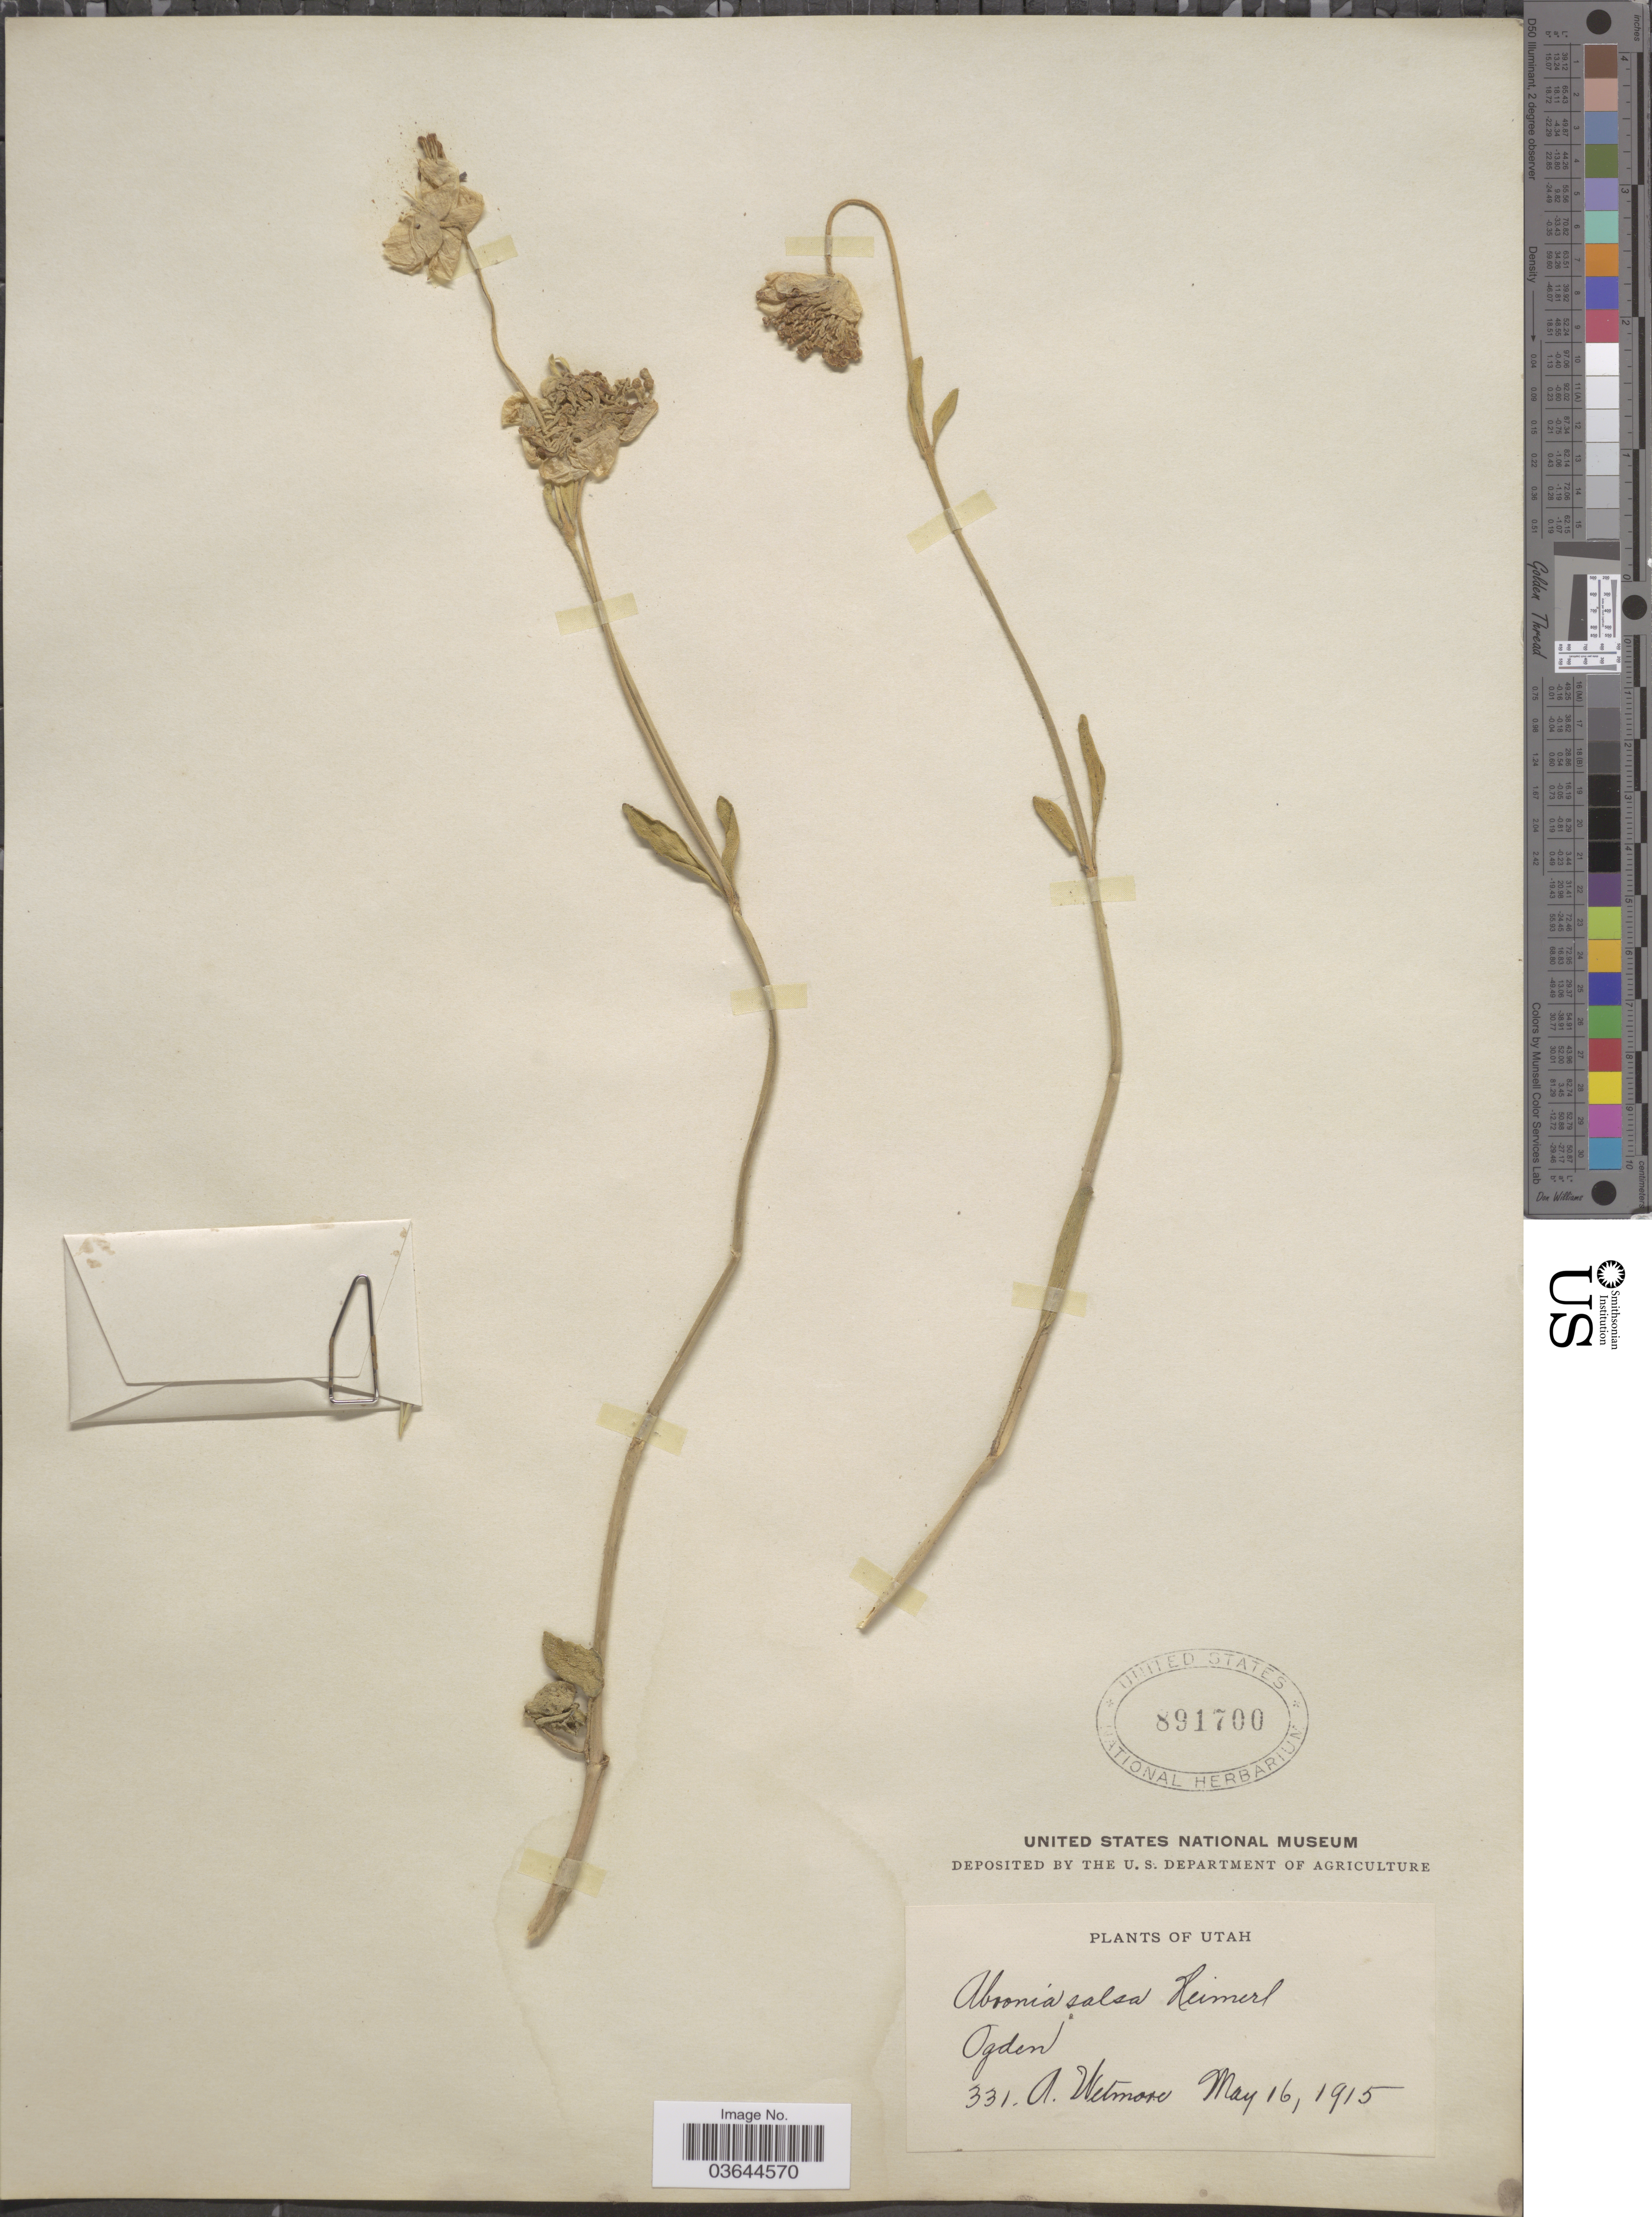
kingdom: Plantae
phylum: Tracheophyta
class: Magnoliopsida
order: Caryophyllales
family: Nyctaginaceae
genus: Abronia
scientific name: Abronia fragrans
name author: Nutt. ex Hook.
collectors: A. Wetmore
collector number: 331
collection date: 1915-05-16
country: United States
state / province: Utah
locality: Ogden.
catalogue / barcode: US 891700